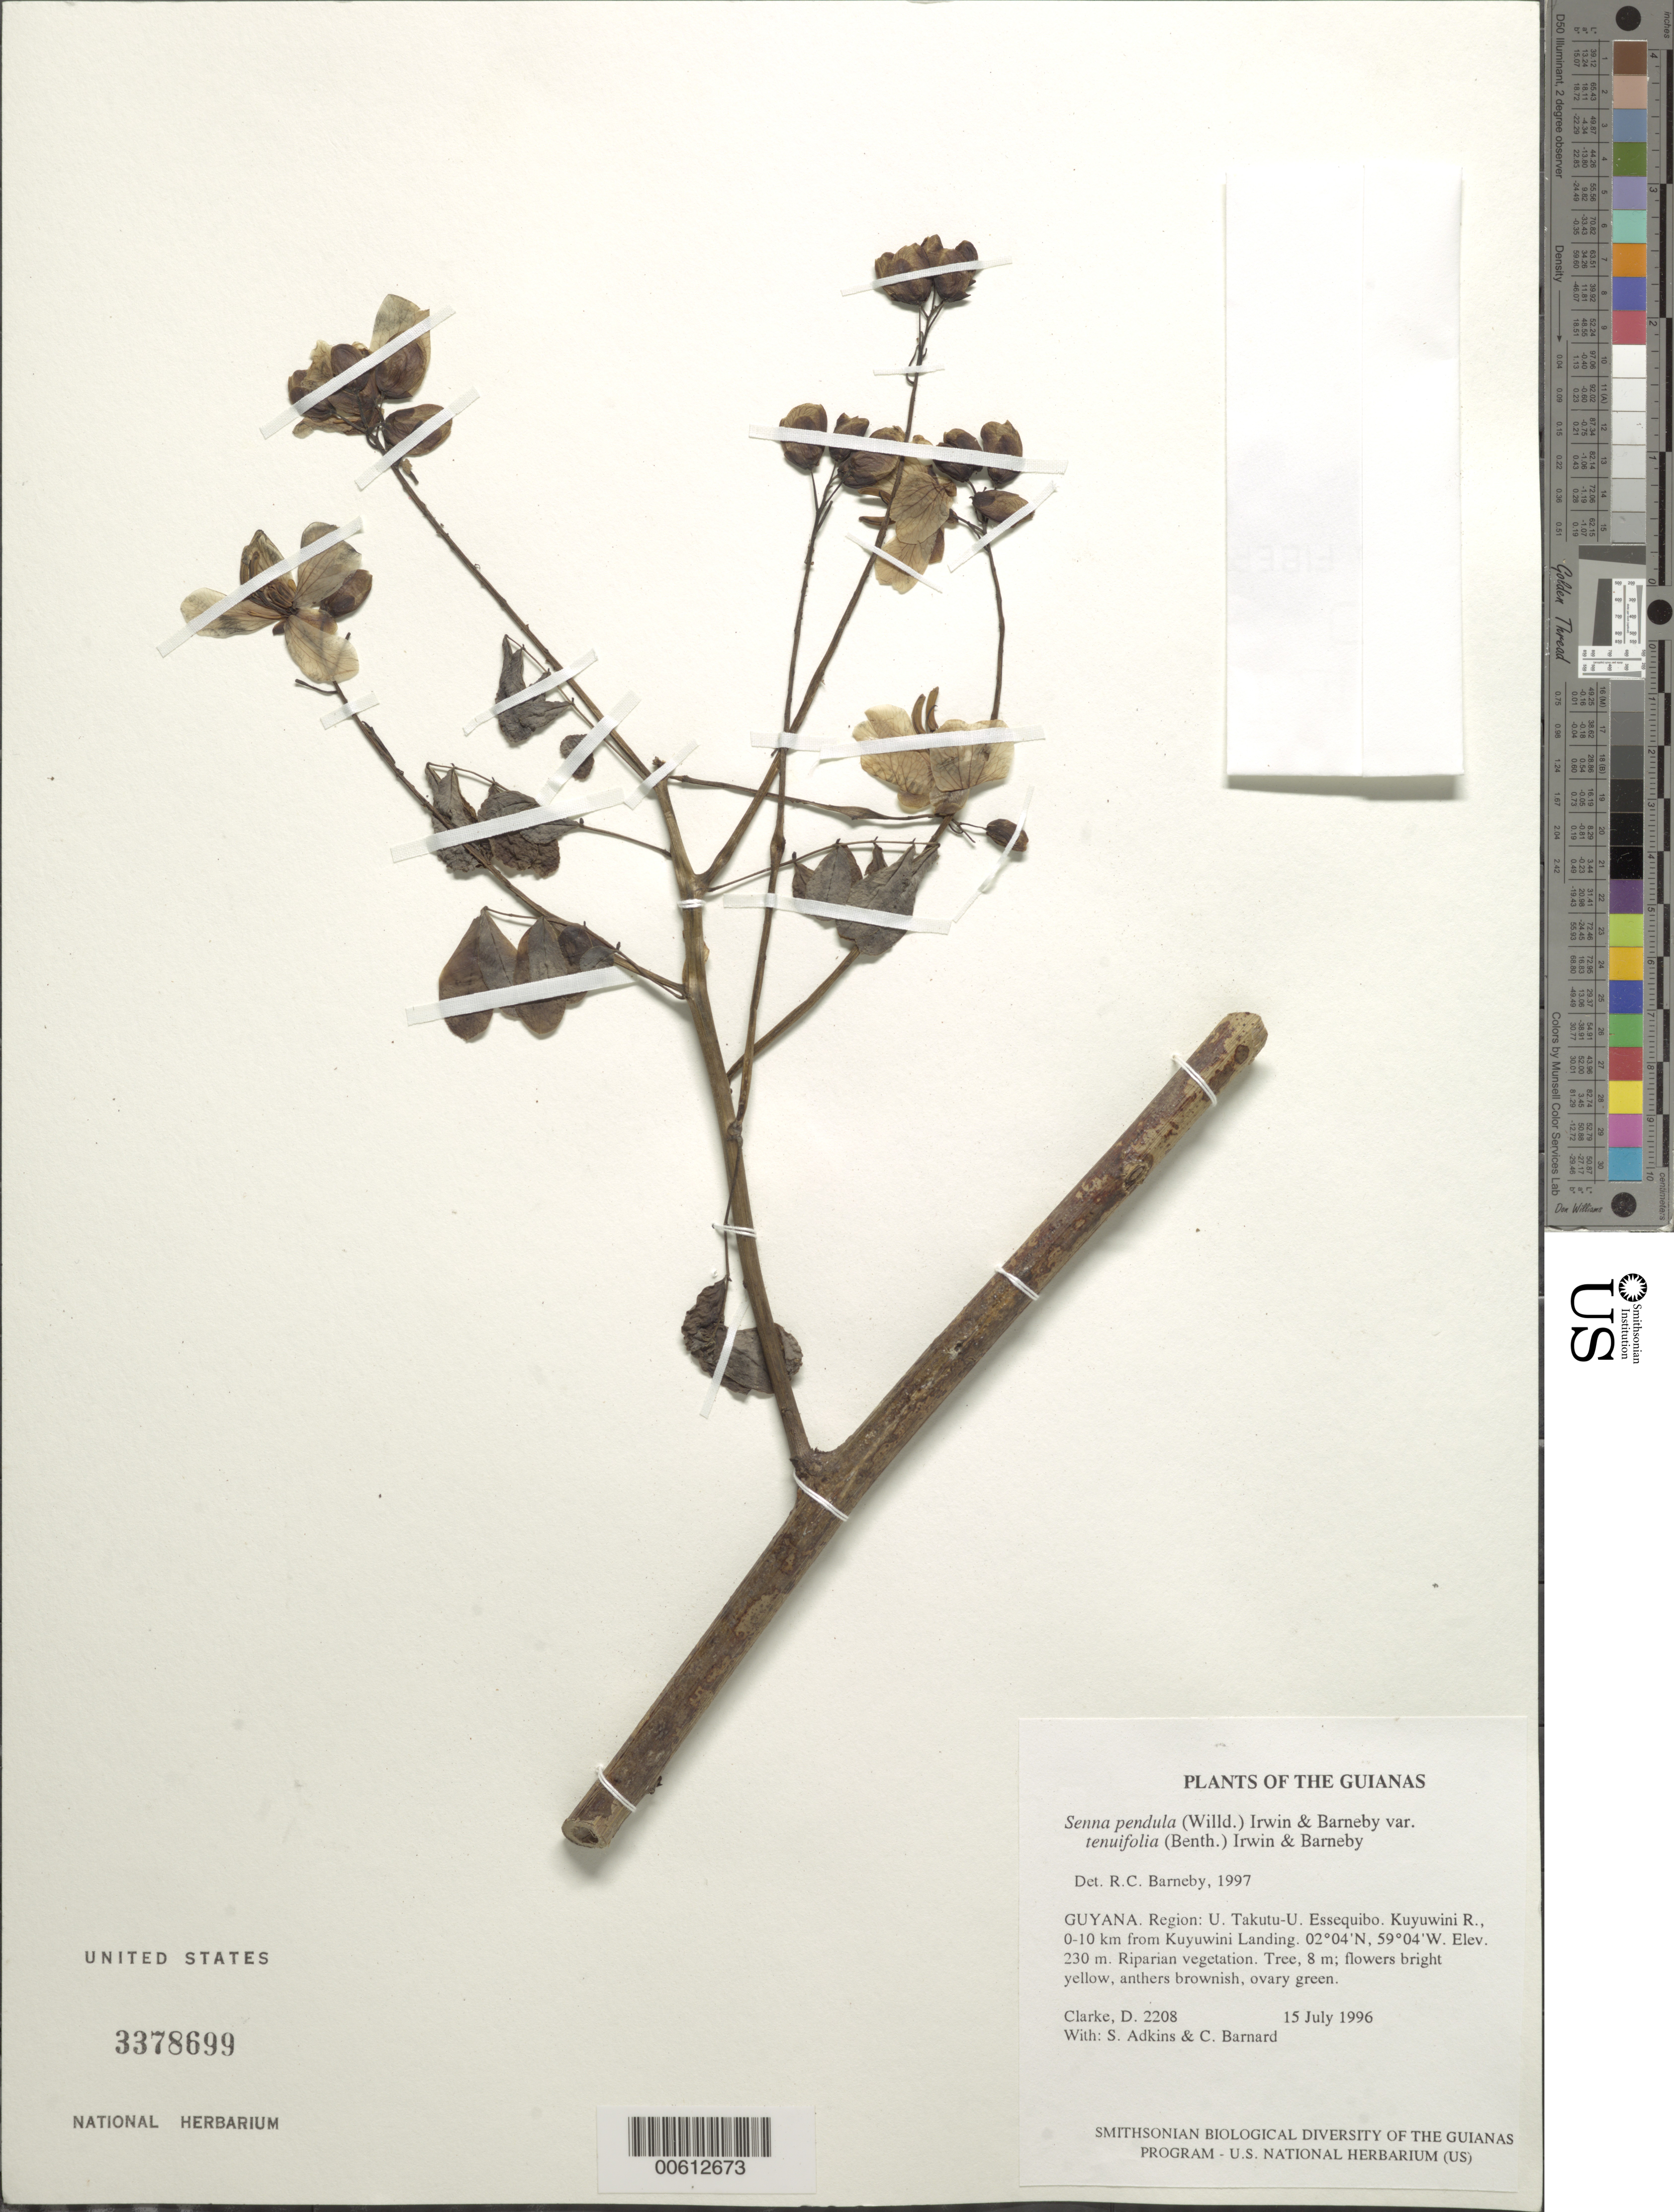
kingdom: Plantae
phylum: Tracheophyta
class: Magnoliopsida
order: Fabales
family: Fabaceae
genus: Senna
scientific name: Senna pendula var. tenuifolia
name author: (Benth.) H.S. Irwin & Barneby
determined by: Barneby, Rupert C., (NY)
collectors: H. D. Clarke, S. Adkins & C. Bernard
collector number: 2208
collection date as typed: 15 July 1996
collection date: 1996-07-15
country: Guyana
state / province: U. Takutu-U. Essequibo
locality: Kuyuwini R., 0-10 km from Kuyuwini Landing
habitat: Riparian vegetation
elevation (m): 230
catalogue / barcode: US 3378699